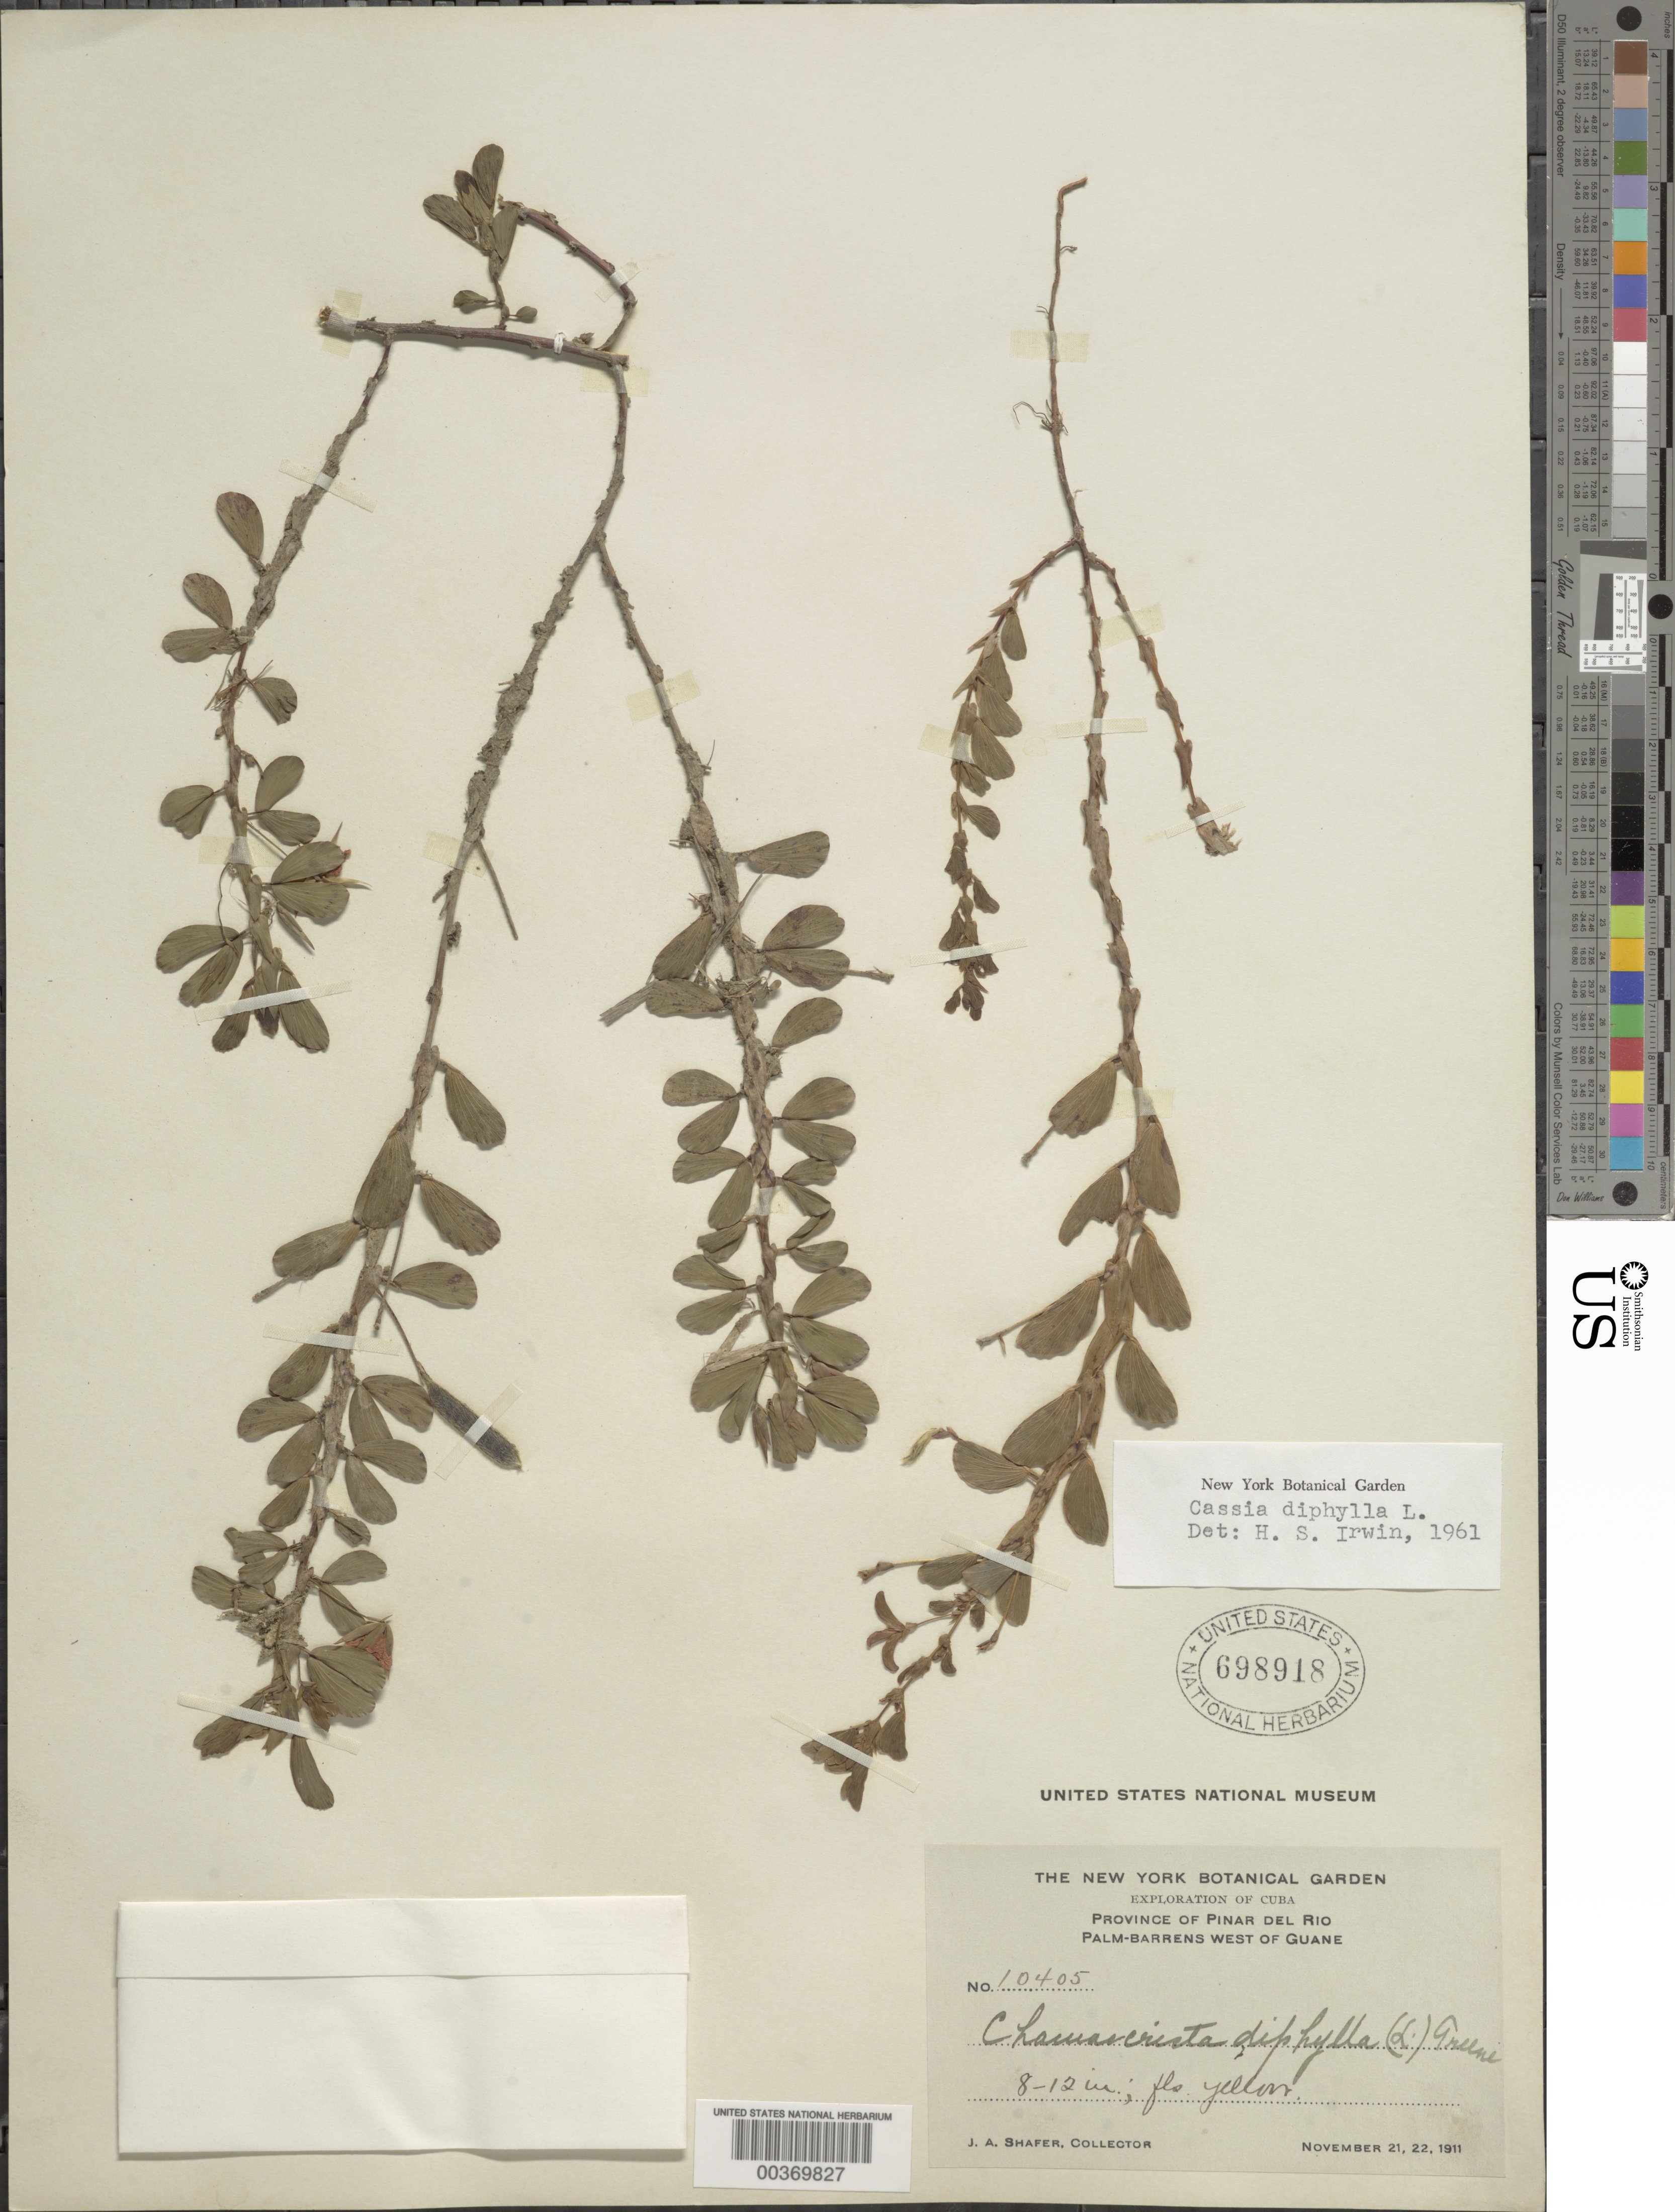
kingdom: Plantae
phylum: Tracheophyta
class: Magnoliopsida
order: Fabales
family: Fabaceae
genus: Chamaecrista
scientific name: Chamaecrista diphylla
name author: (L.) Greene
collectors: J. A. Shafer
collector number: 10405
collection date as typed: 21 Nov 1911 and 22 Nov 1911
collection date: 1911-11-21,1911-11-22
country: Cuba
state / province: Pinar del Río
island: Greater Antilles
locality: Palm-barrens w of guane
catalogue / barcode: US 698918